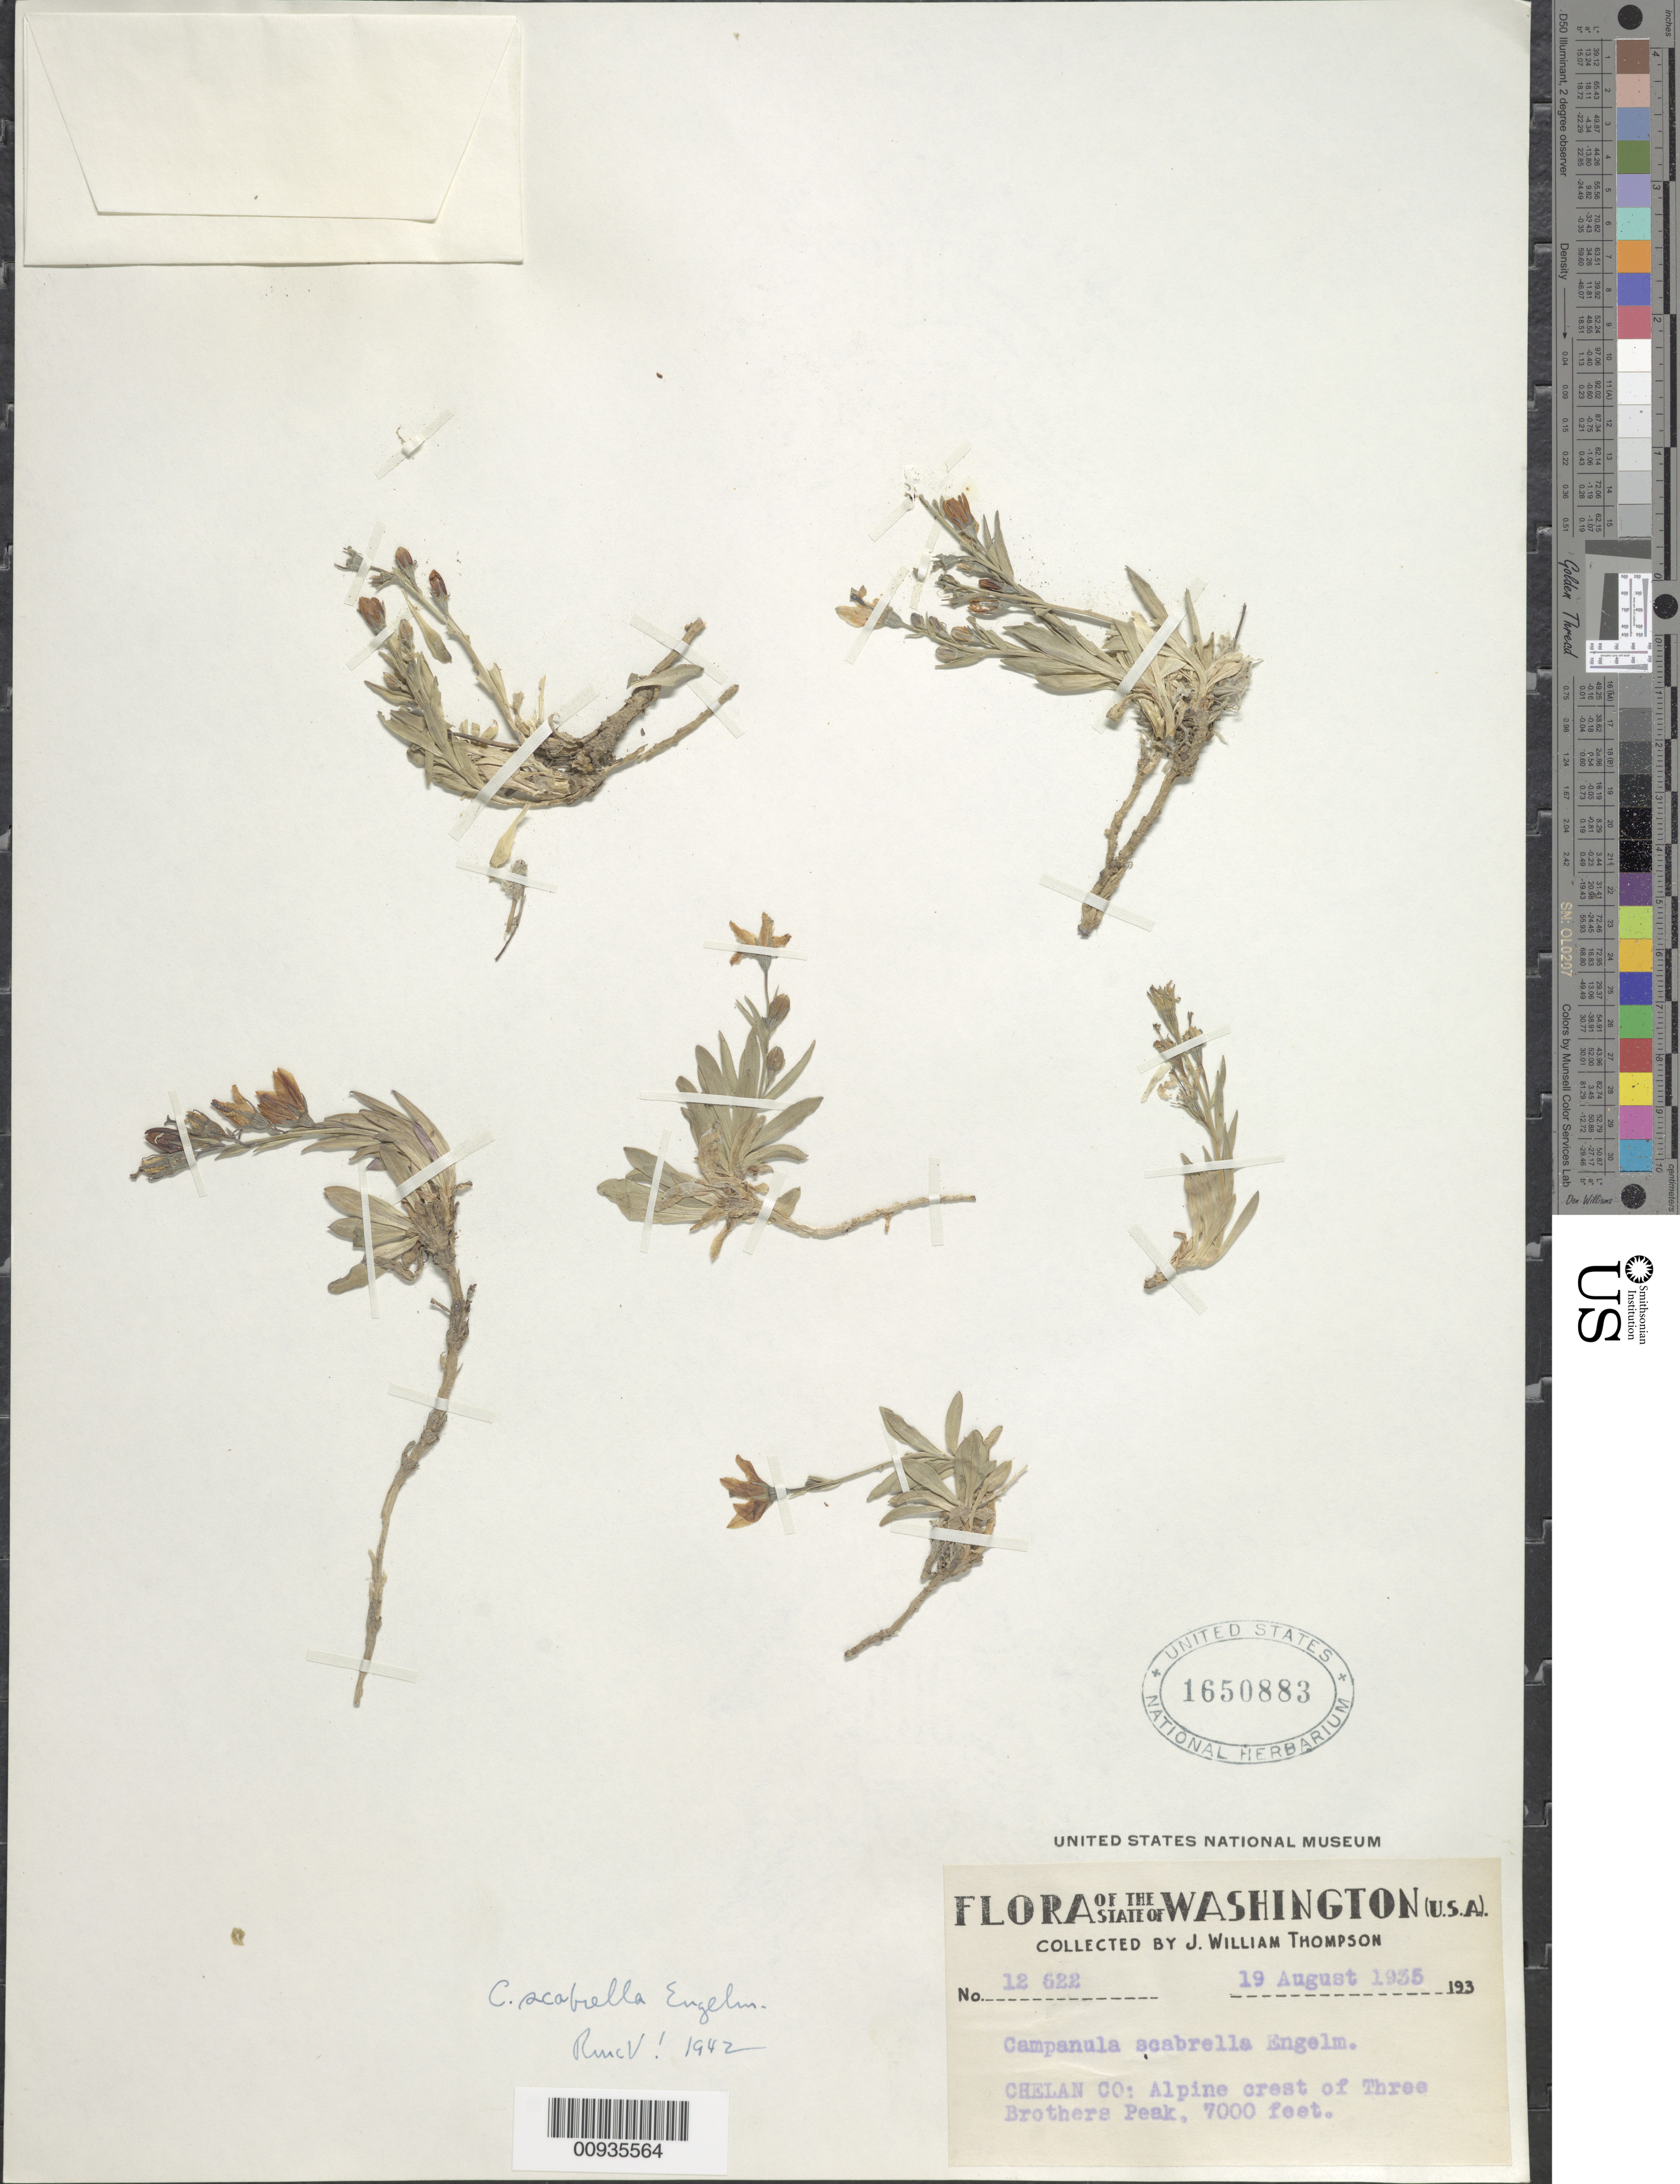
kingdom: Plantae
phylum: Tracheophyta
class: Magnoliopsida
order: Asterales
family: Campanulaceae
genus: Campanula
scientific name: Campanula scabrella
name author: Engelm.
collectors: J. W. Thompson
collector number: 12622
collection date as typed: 19 Aug 1935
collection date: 1935-08-19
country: United States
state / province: Washington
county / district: Chelan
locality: Alpine slopes of Three Brothers Peak.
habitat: alpine crest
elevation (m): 2134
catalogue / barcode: US 1650883